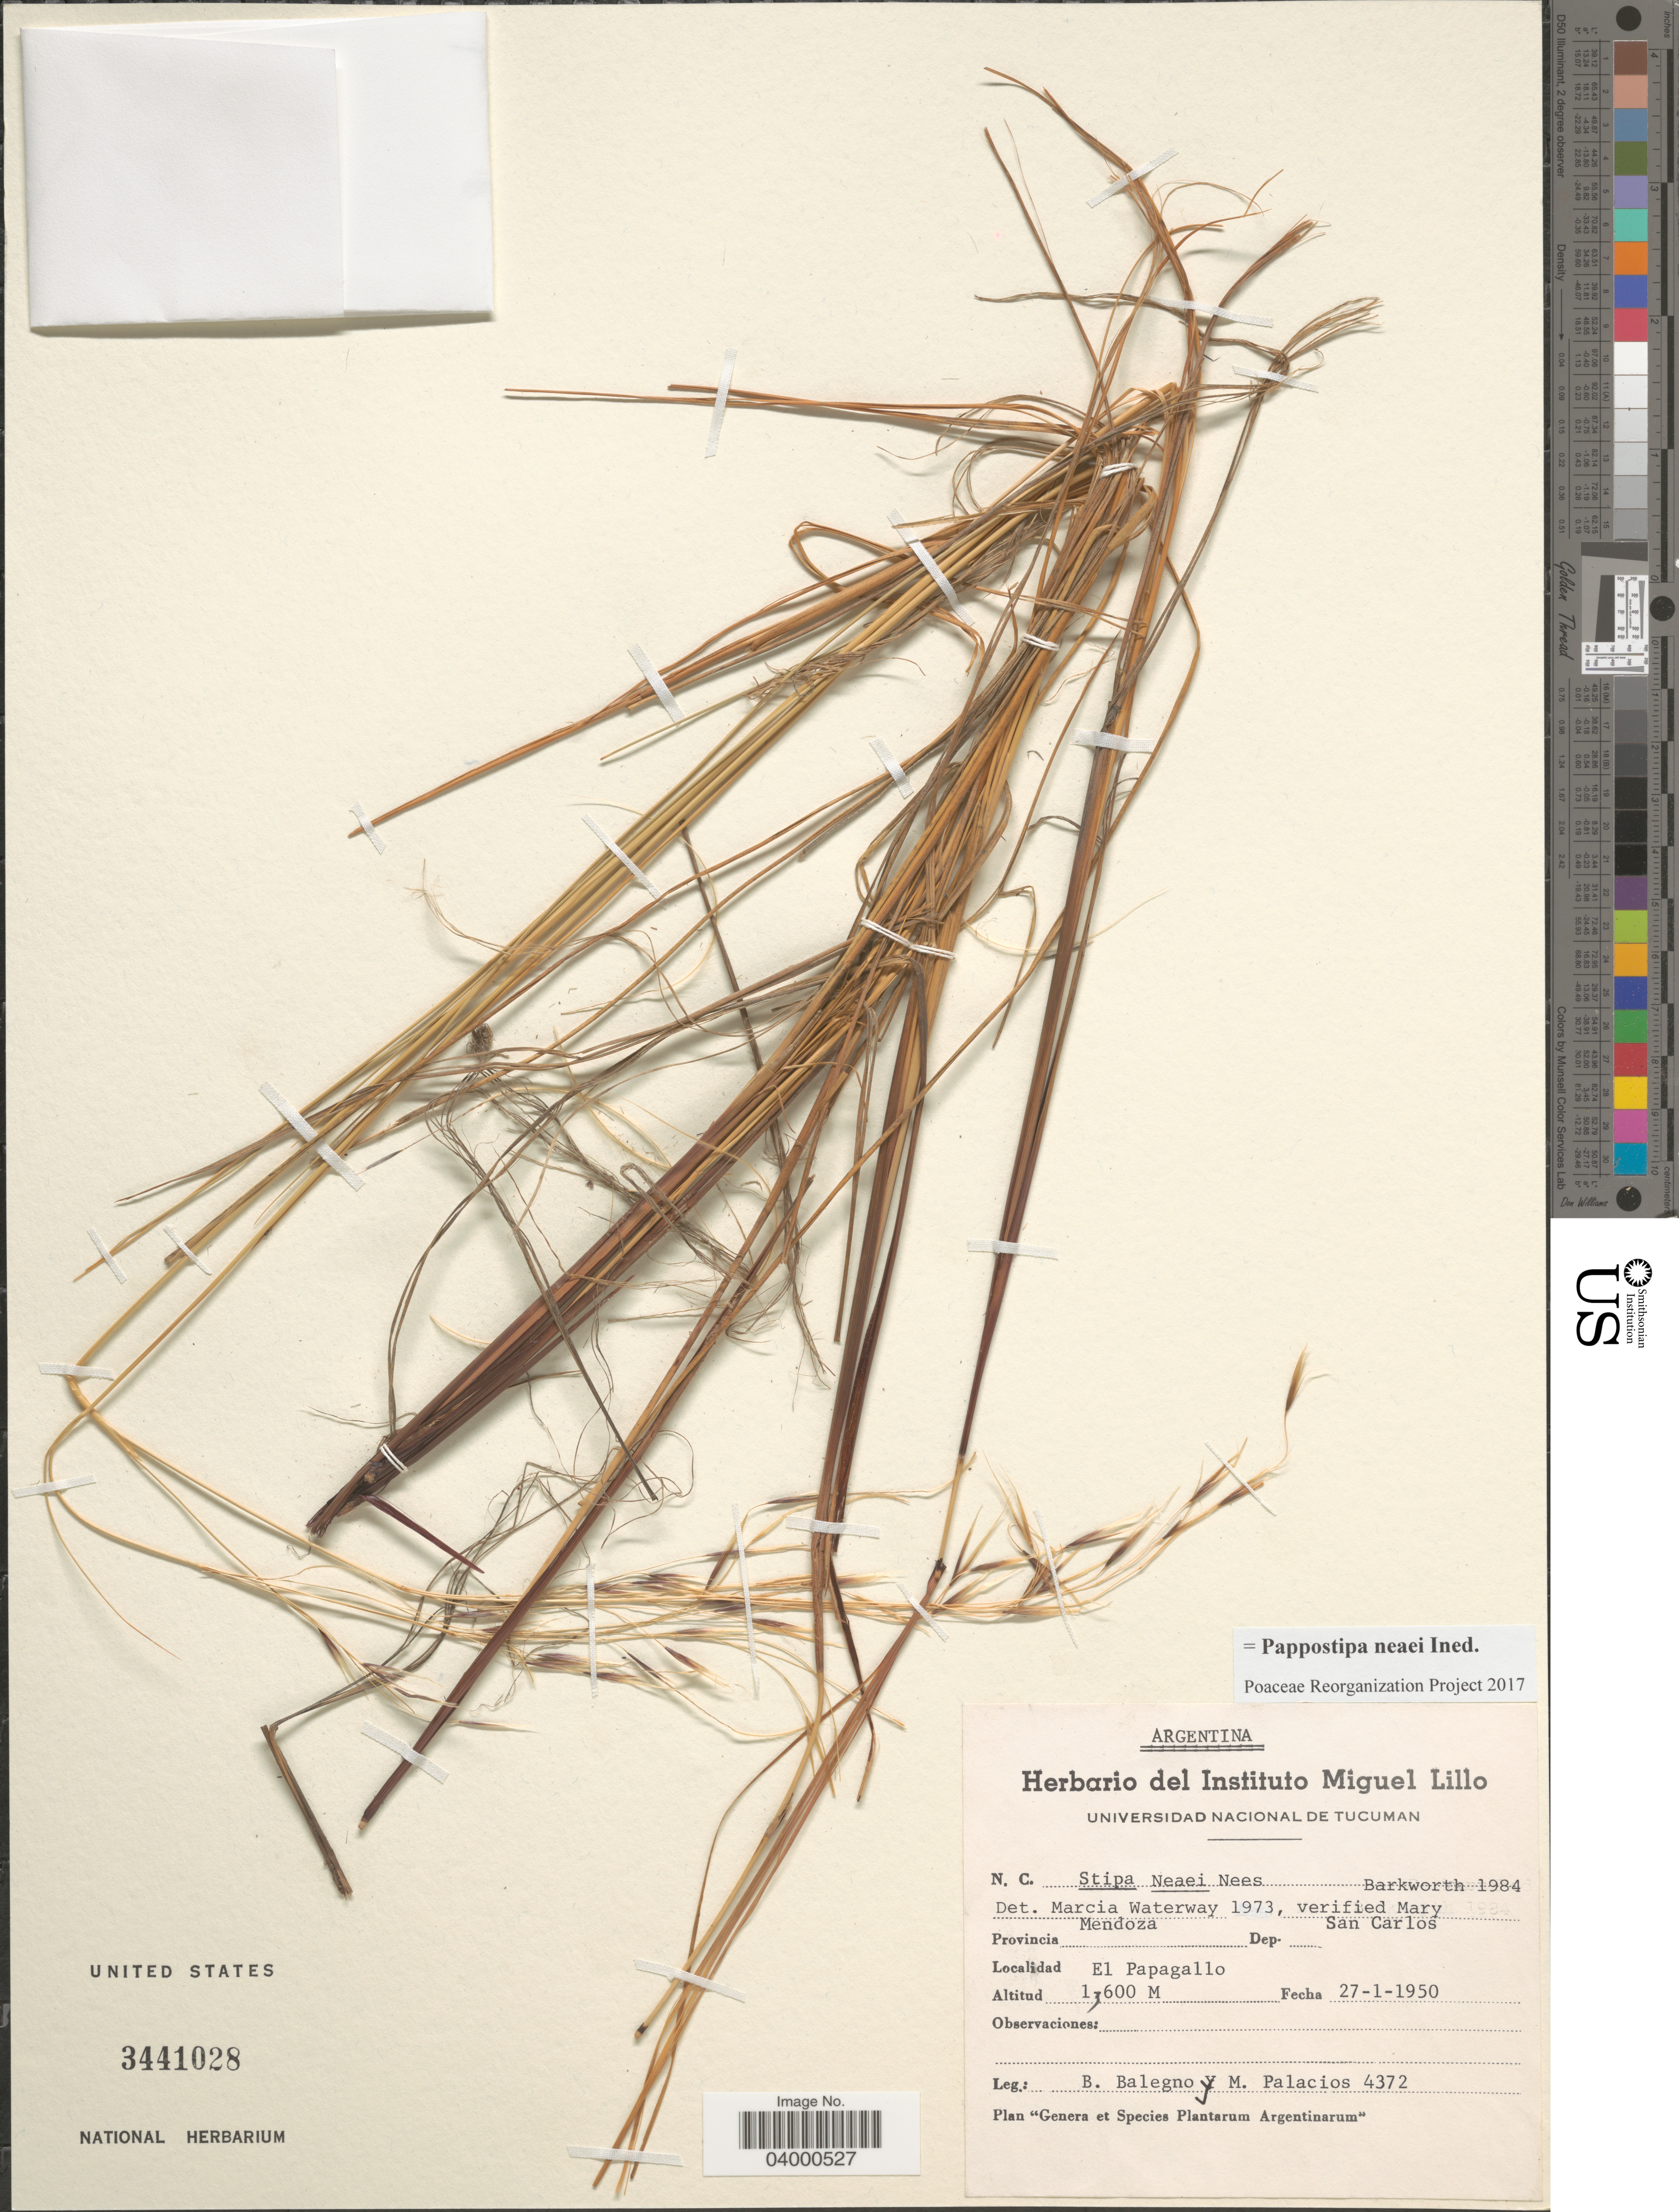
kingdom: Plantae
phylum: Tracheophyta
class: Liliopsida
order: Poales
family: Poaceae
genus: Pappostipa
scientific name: Pappostipa neaei ined.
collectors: B. Balegno & M. Palacios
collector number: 4372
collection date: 1950-01-27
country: Argentina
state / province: Mendoza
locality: Dep. San Carlos. El Papagallo.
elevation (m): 1600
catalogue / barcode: US 3441028